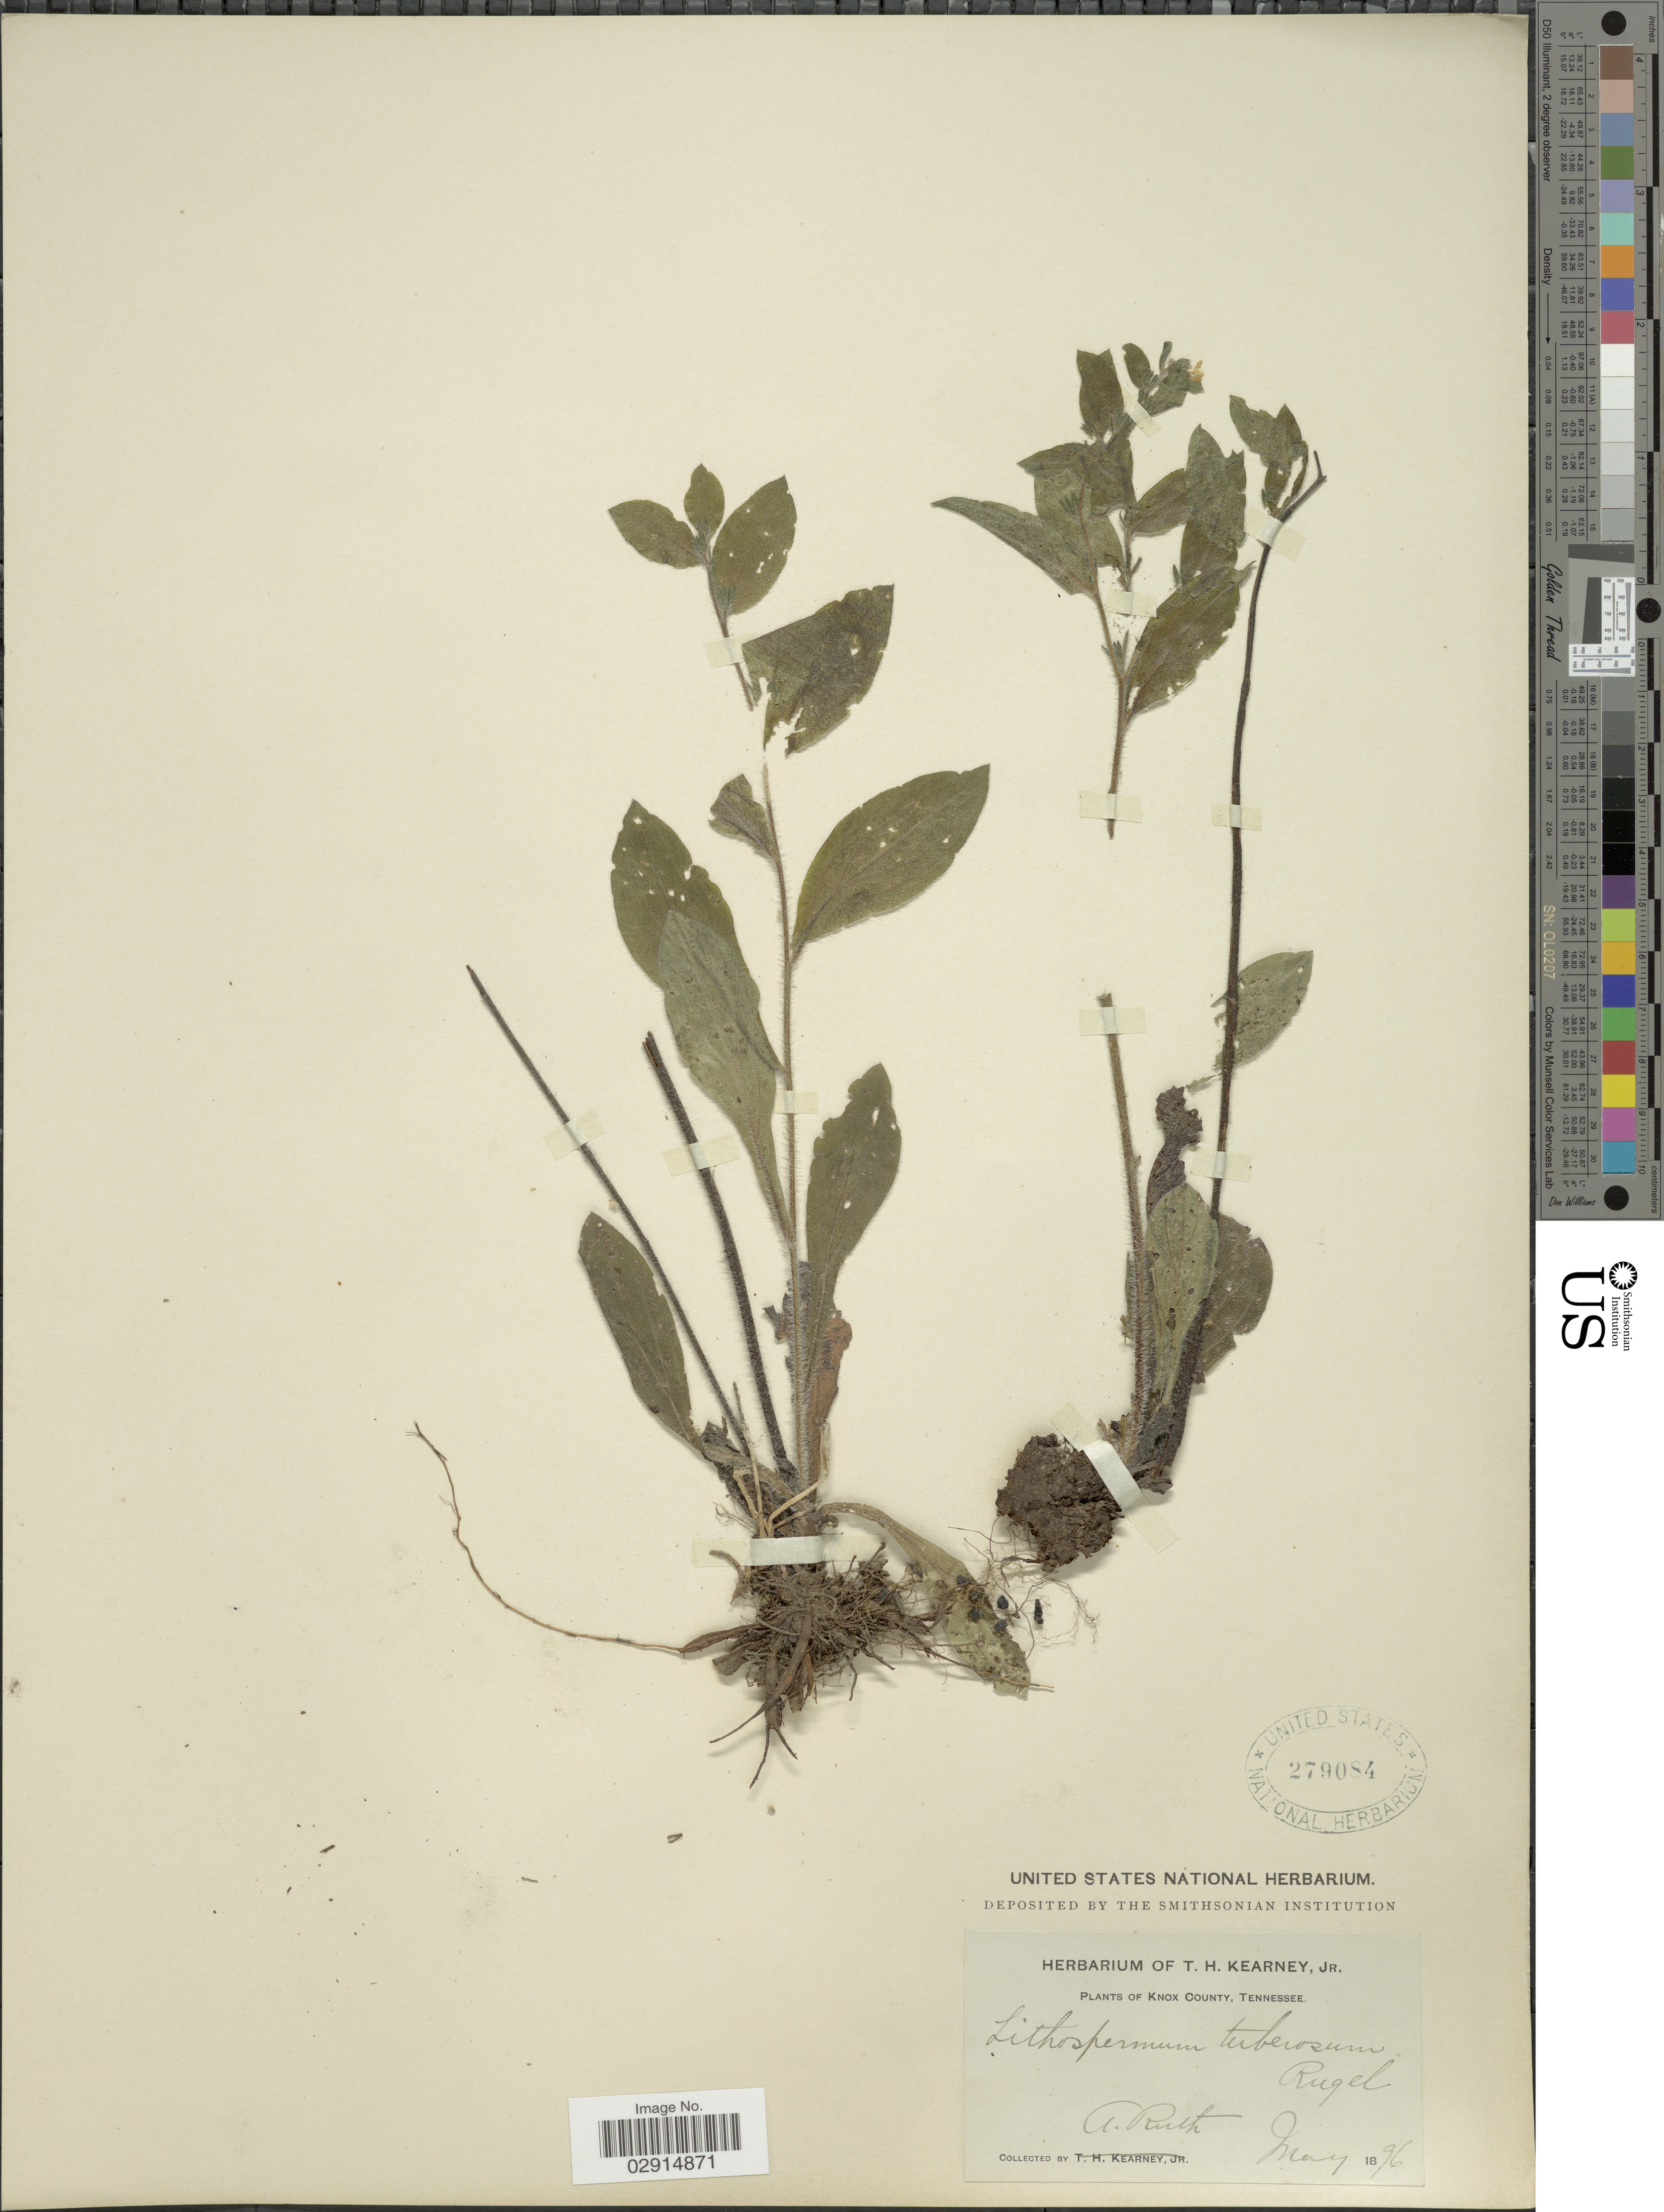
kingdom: Plantae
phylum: Tracheophyta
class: Magnoliopsida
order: Boraginales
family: Boraginaceae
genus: Lithospermum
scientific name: Lithospermum tuberosum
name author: Rugel ex DC.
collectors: A. Ruth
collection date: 1896-05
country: United States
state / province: Tennessee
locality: Knox County, Tennessee.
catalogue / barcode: US 279084